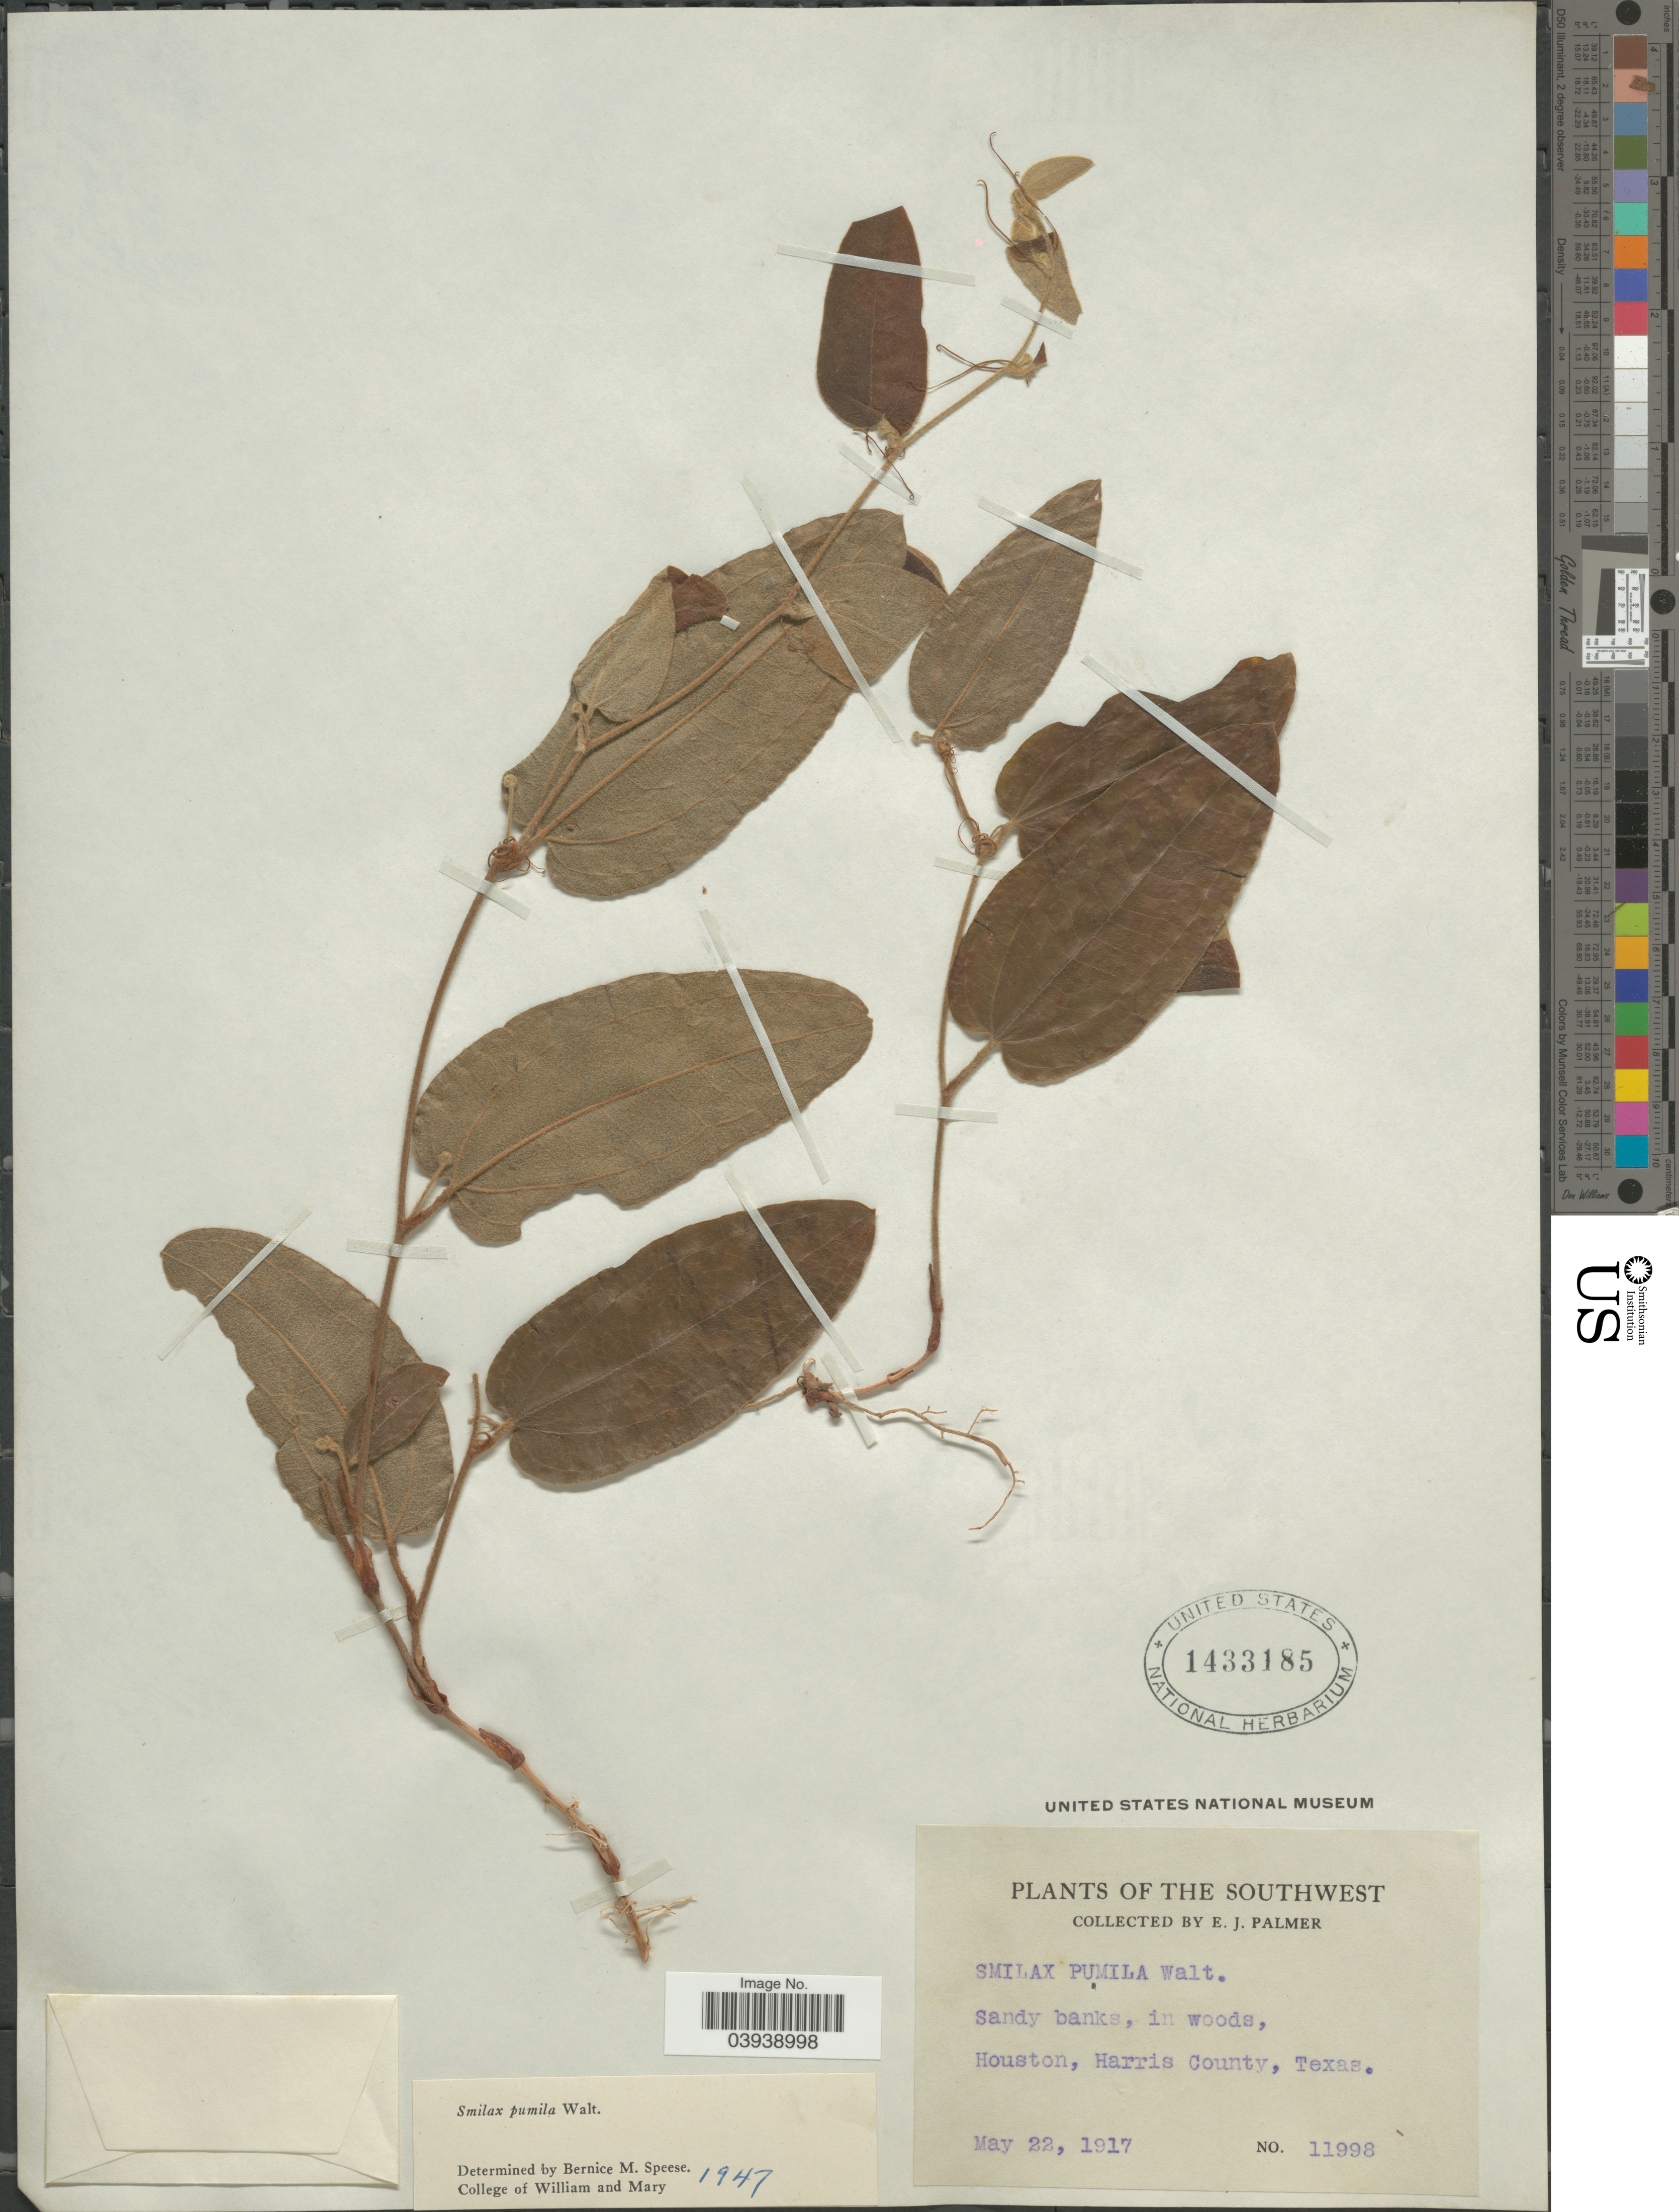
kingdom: Plantae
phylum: Tracheophyta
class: Liliopsida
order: Liliales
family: Smilacaceae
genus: Smilax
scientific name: Smilax pumila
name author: Walter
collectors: E. J. Palmer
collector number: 11998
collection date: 1917-05-22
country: United States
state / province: Texas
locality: The Southwest. Sandy banks, in woods, Houston, Harris County.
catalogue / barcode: US 1433185